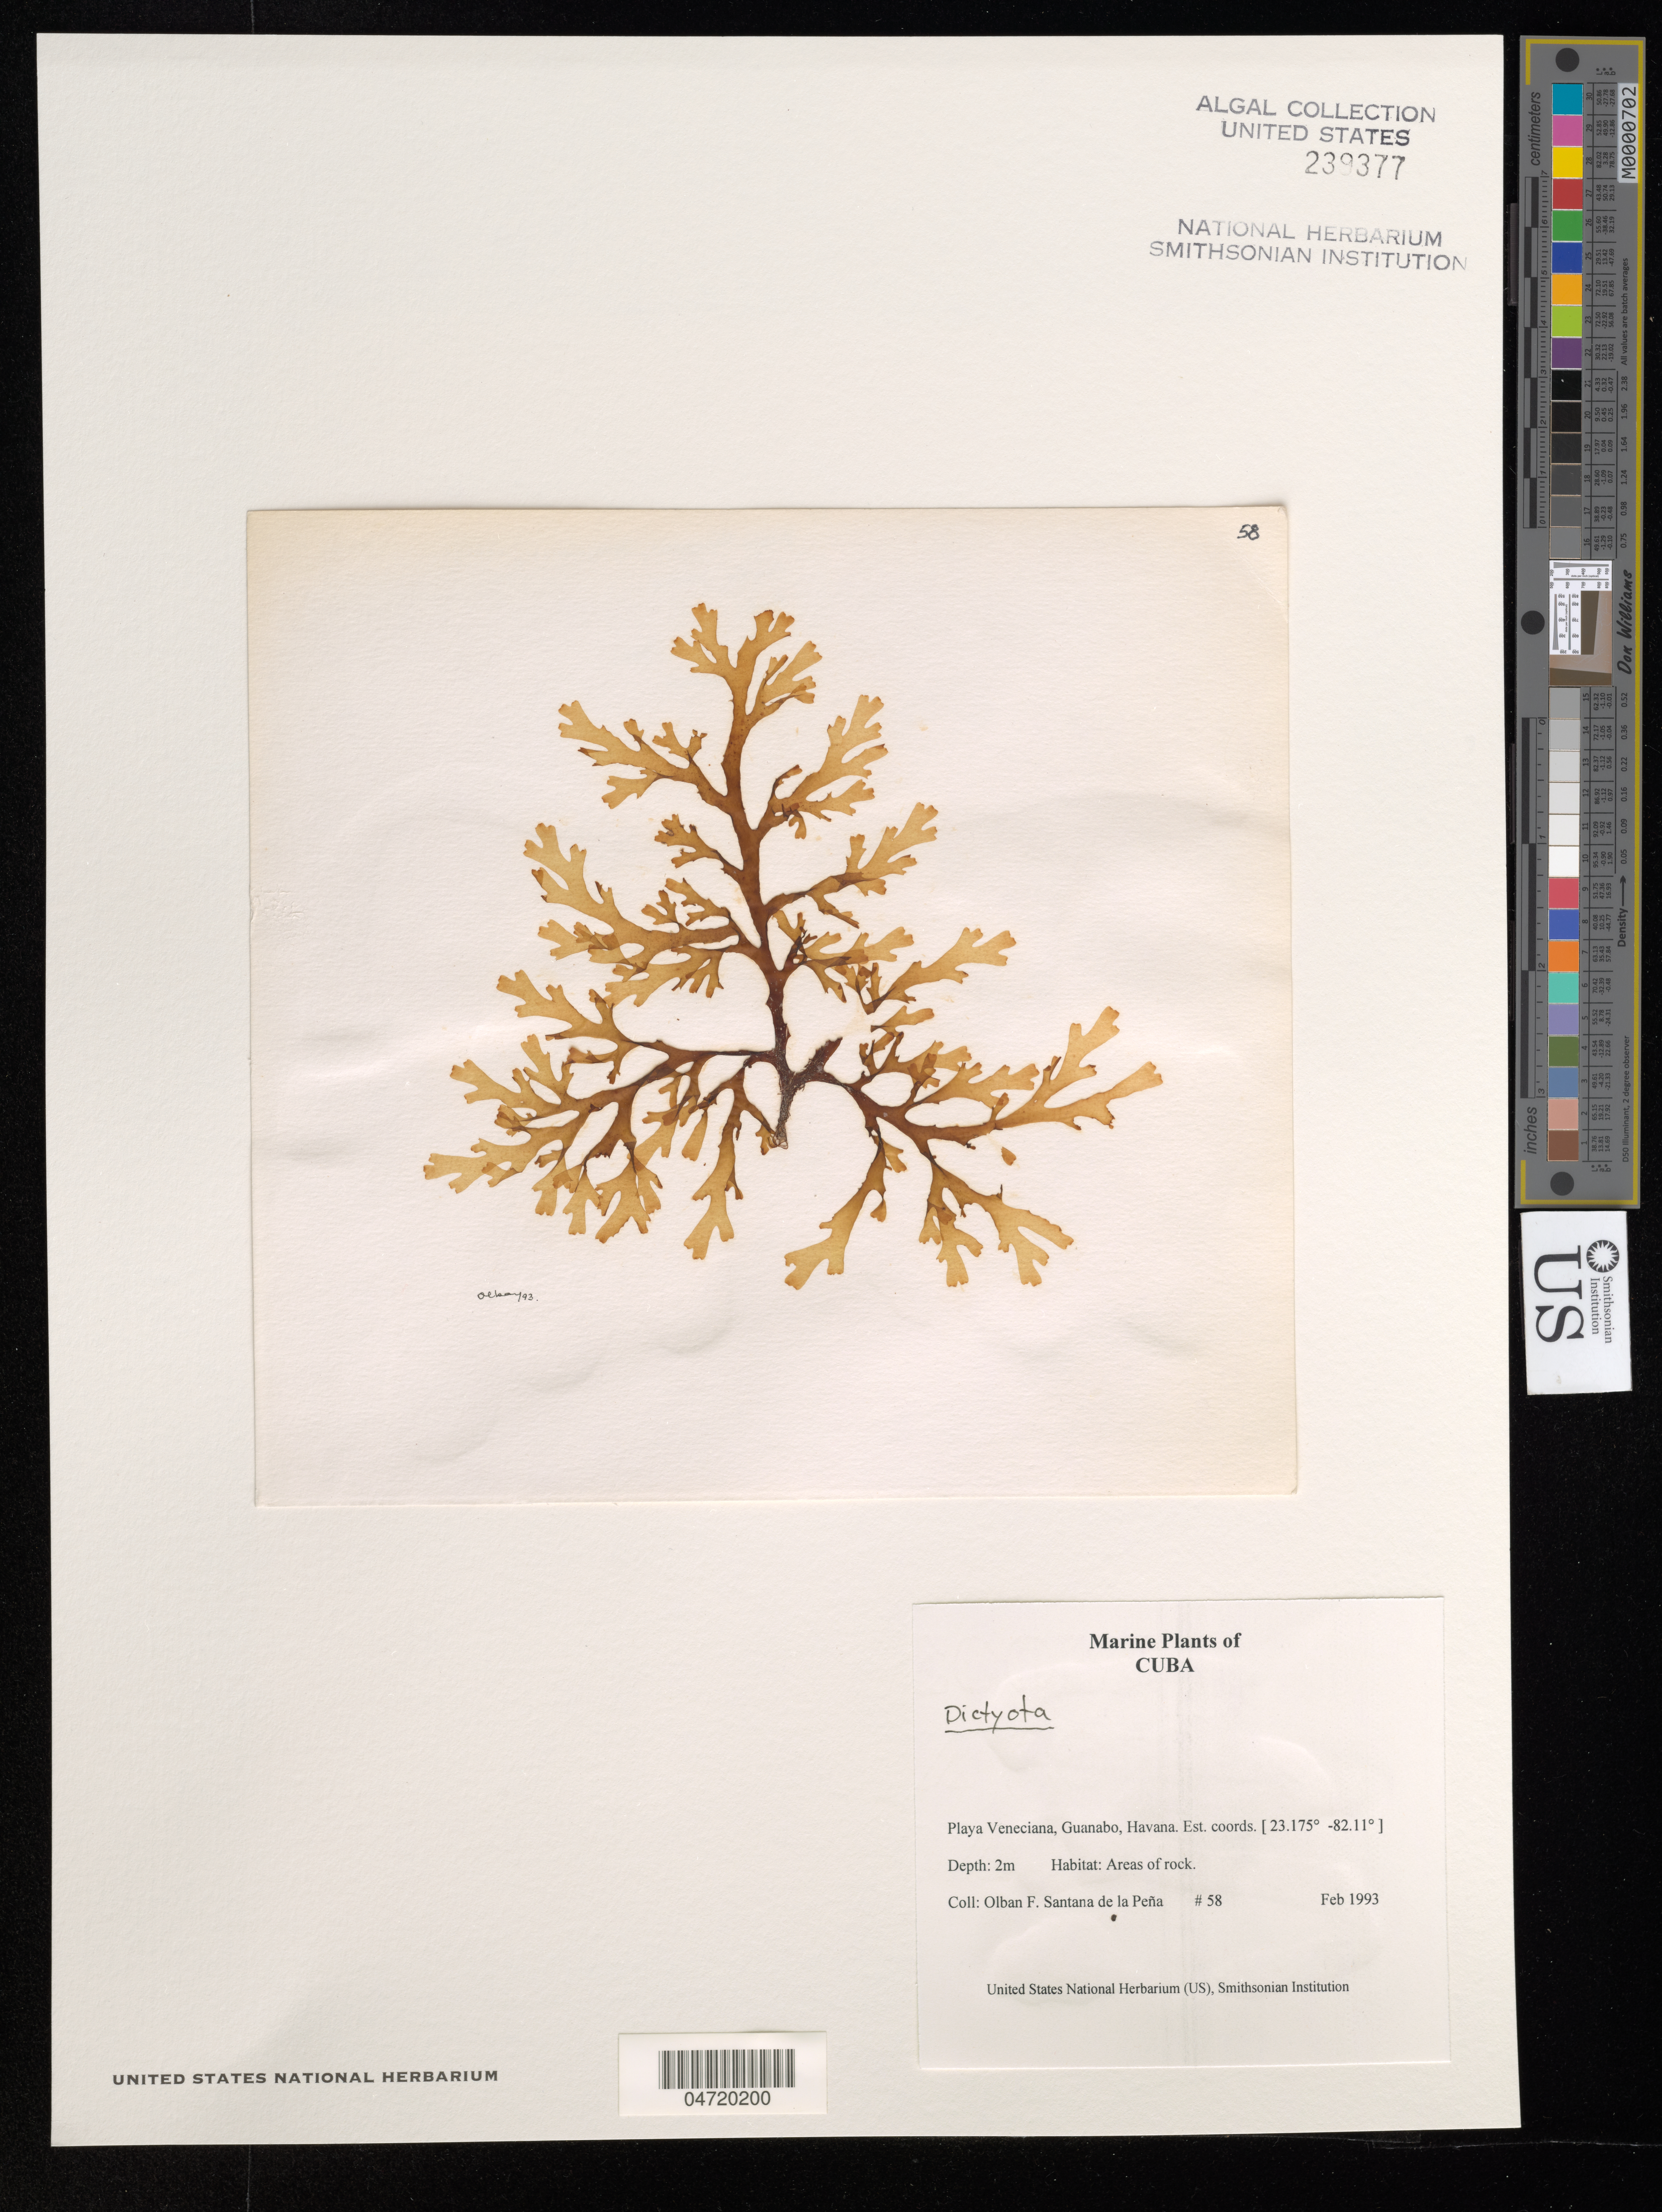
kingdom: Chromista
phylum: Ochrophyta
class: Phaeophyceae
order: Dictyotales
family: Dictyotaceae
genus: Dictyota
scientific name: Dictyota sp.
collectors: O. Santana de la Peña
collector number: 58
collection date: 1993-02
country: Cuba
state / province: La Habana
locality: Playa Veneciana, Guanabo, Havana.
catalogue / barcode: US 239377